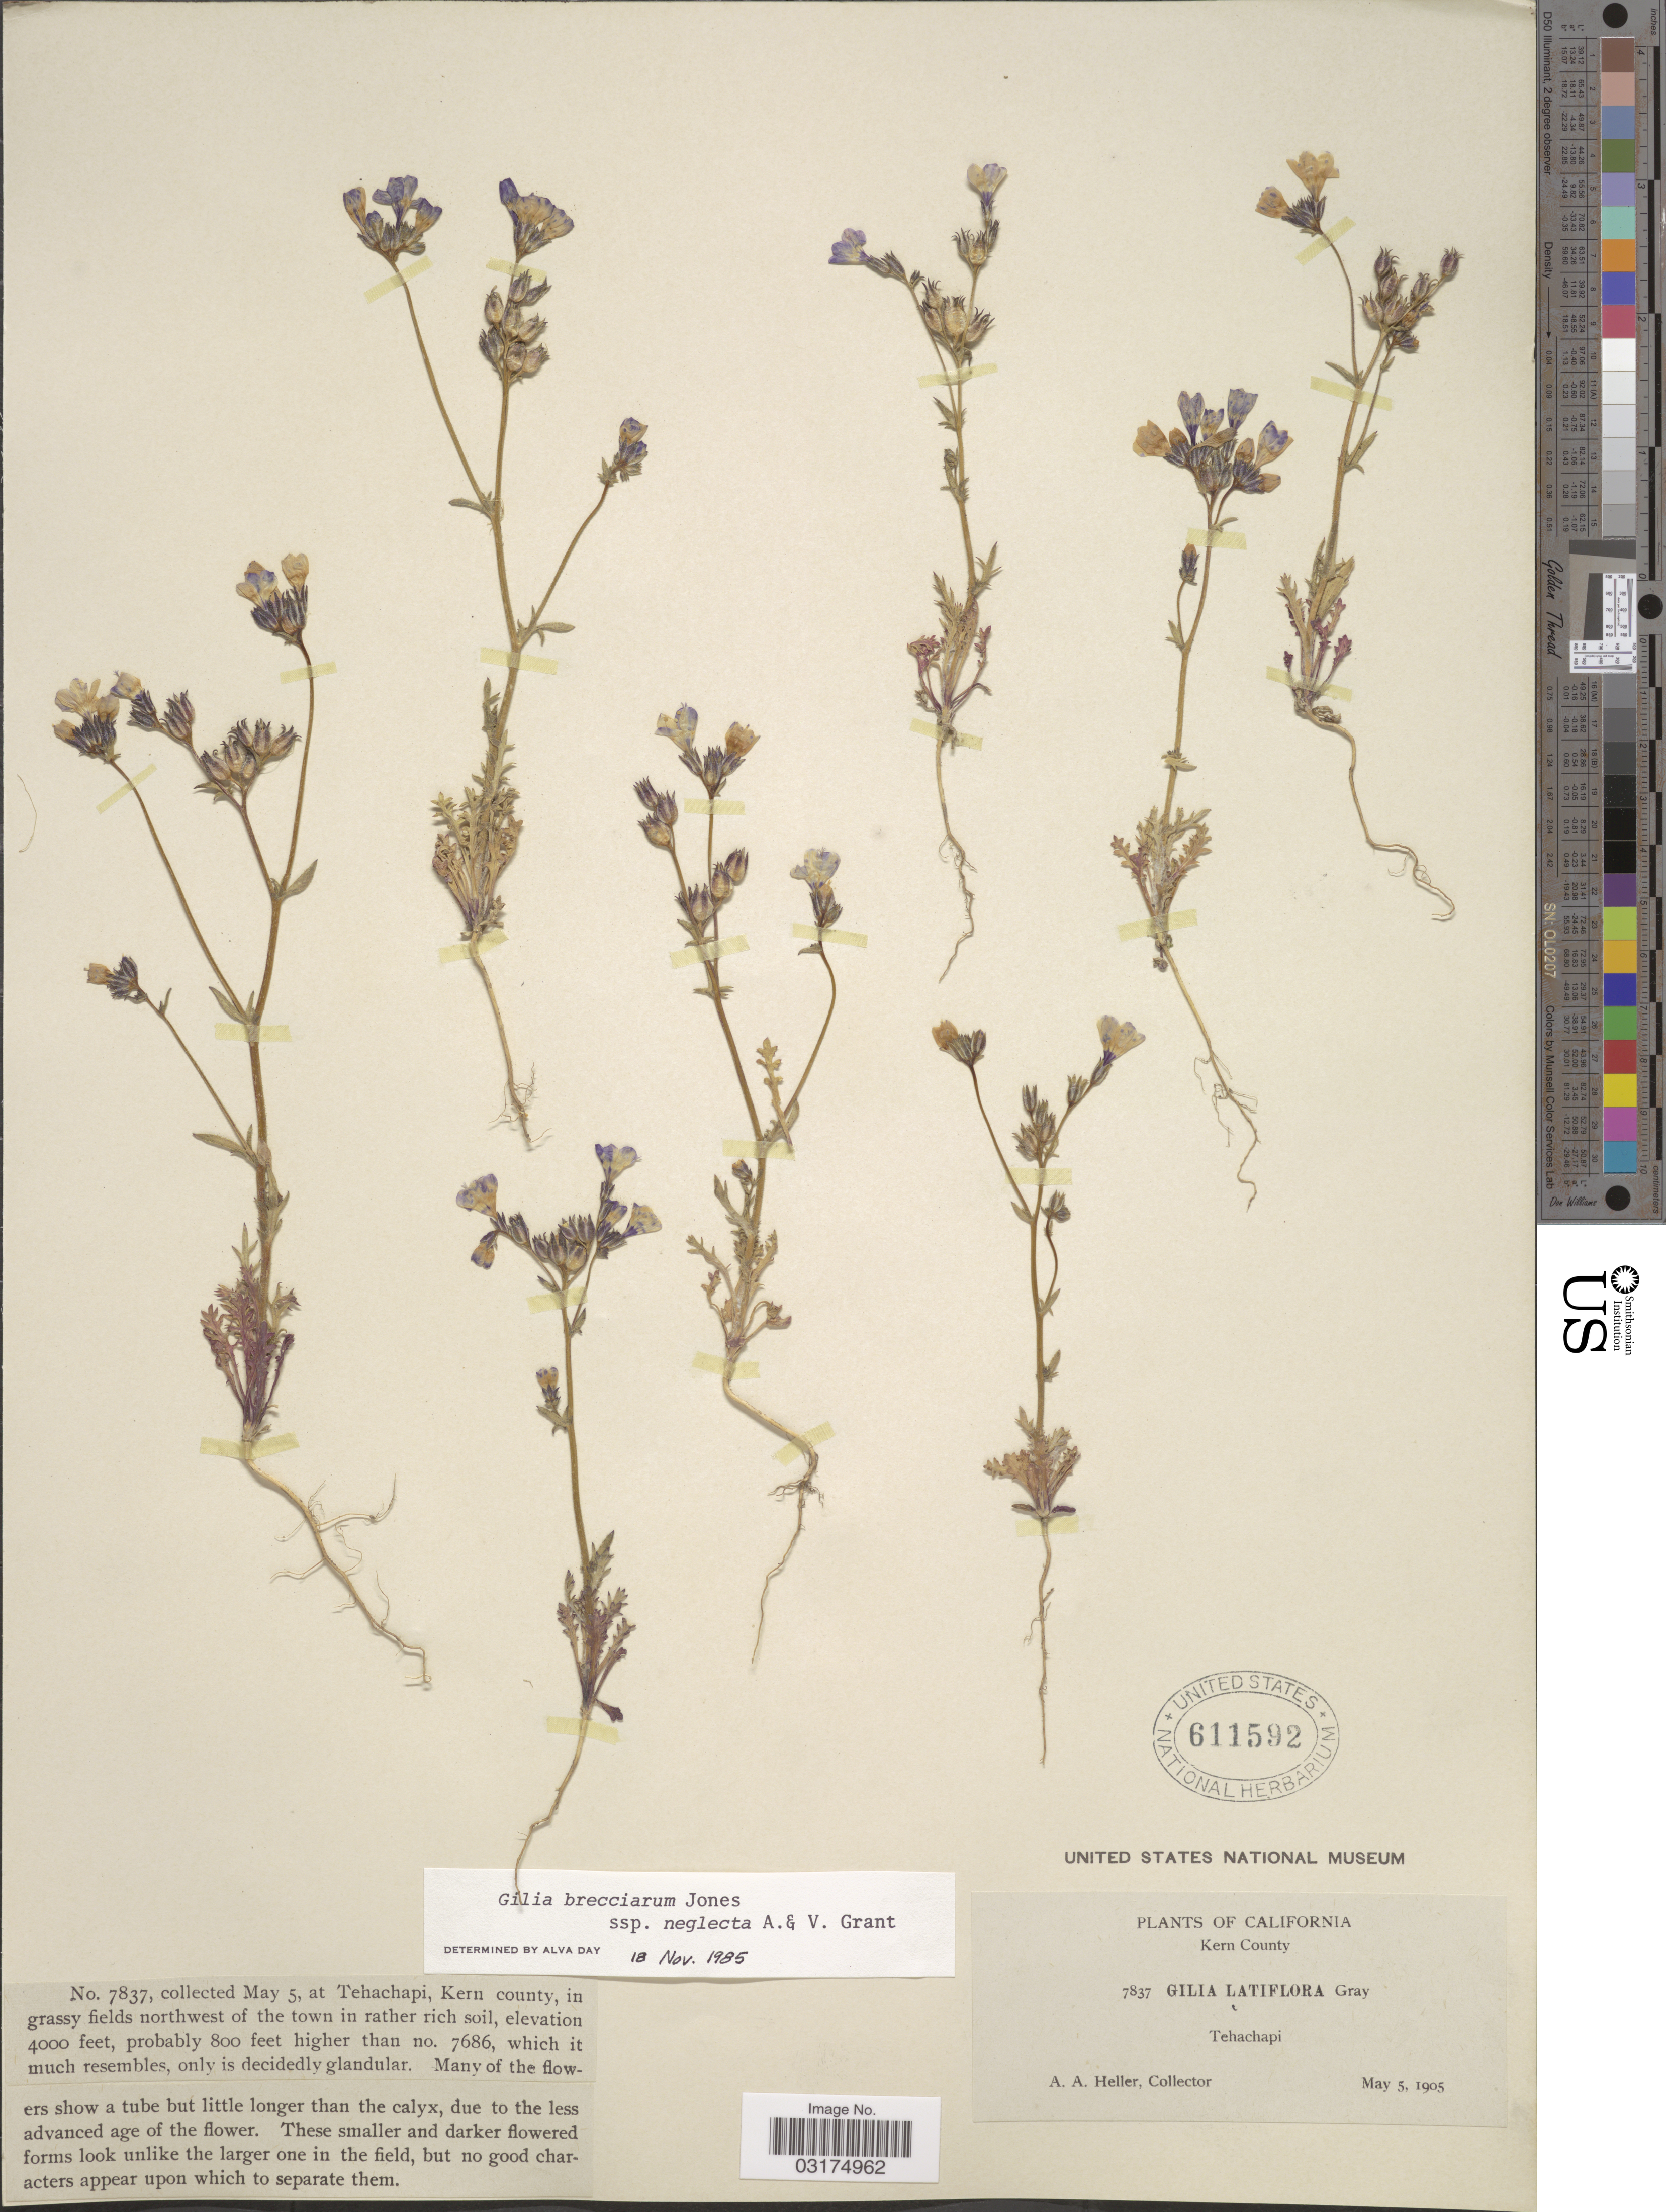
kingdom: Plantae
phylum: Tracheophyta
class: Magnoliopsida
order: Ericales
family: Polemoniaceae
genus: Gilia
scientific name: Gilia sp.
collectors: A. A. Heller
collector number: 7837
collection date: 1905-05-05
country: United States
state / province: California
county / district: Kern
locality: Kern County. Tehachapi.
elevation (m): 1219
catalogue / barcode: US 611592